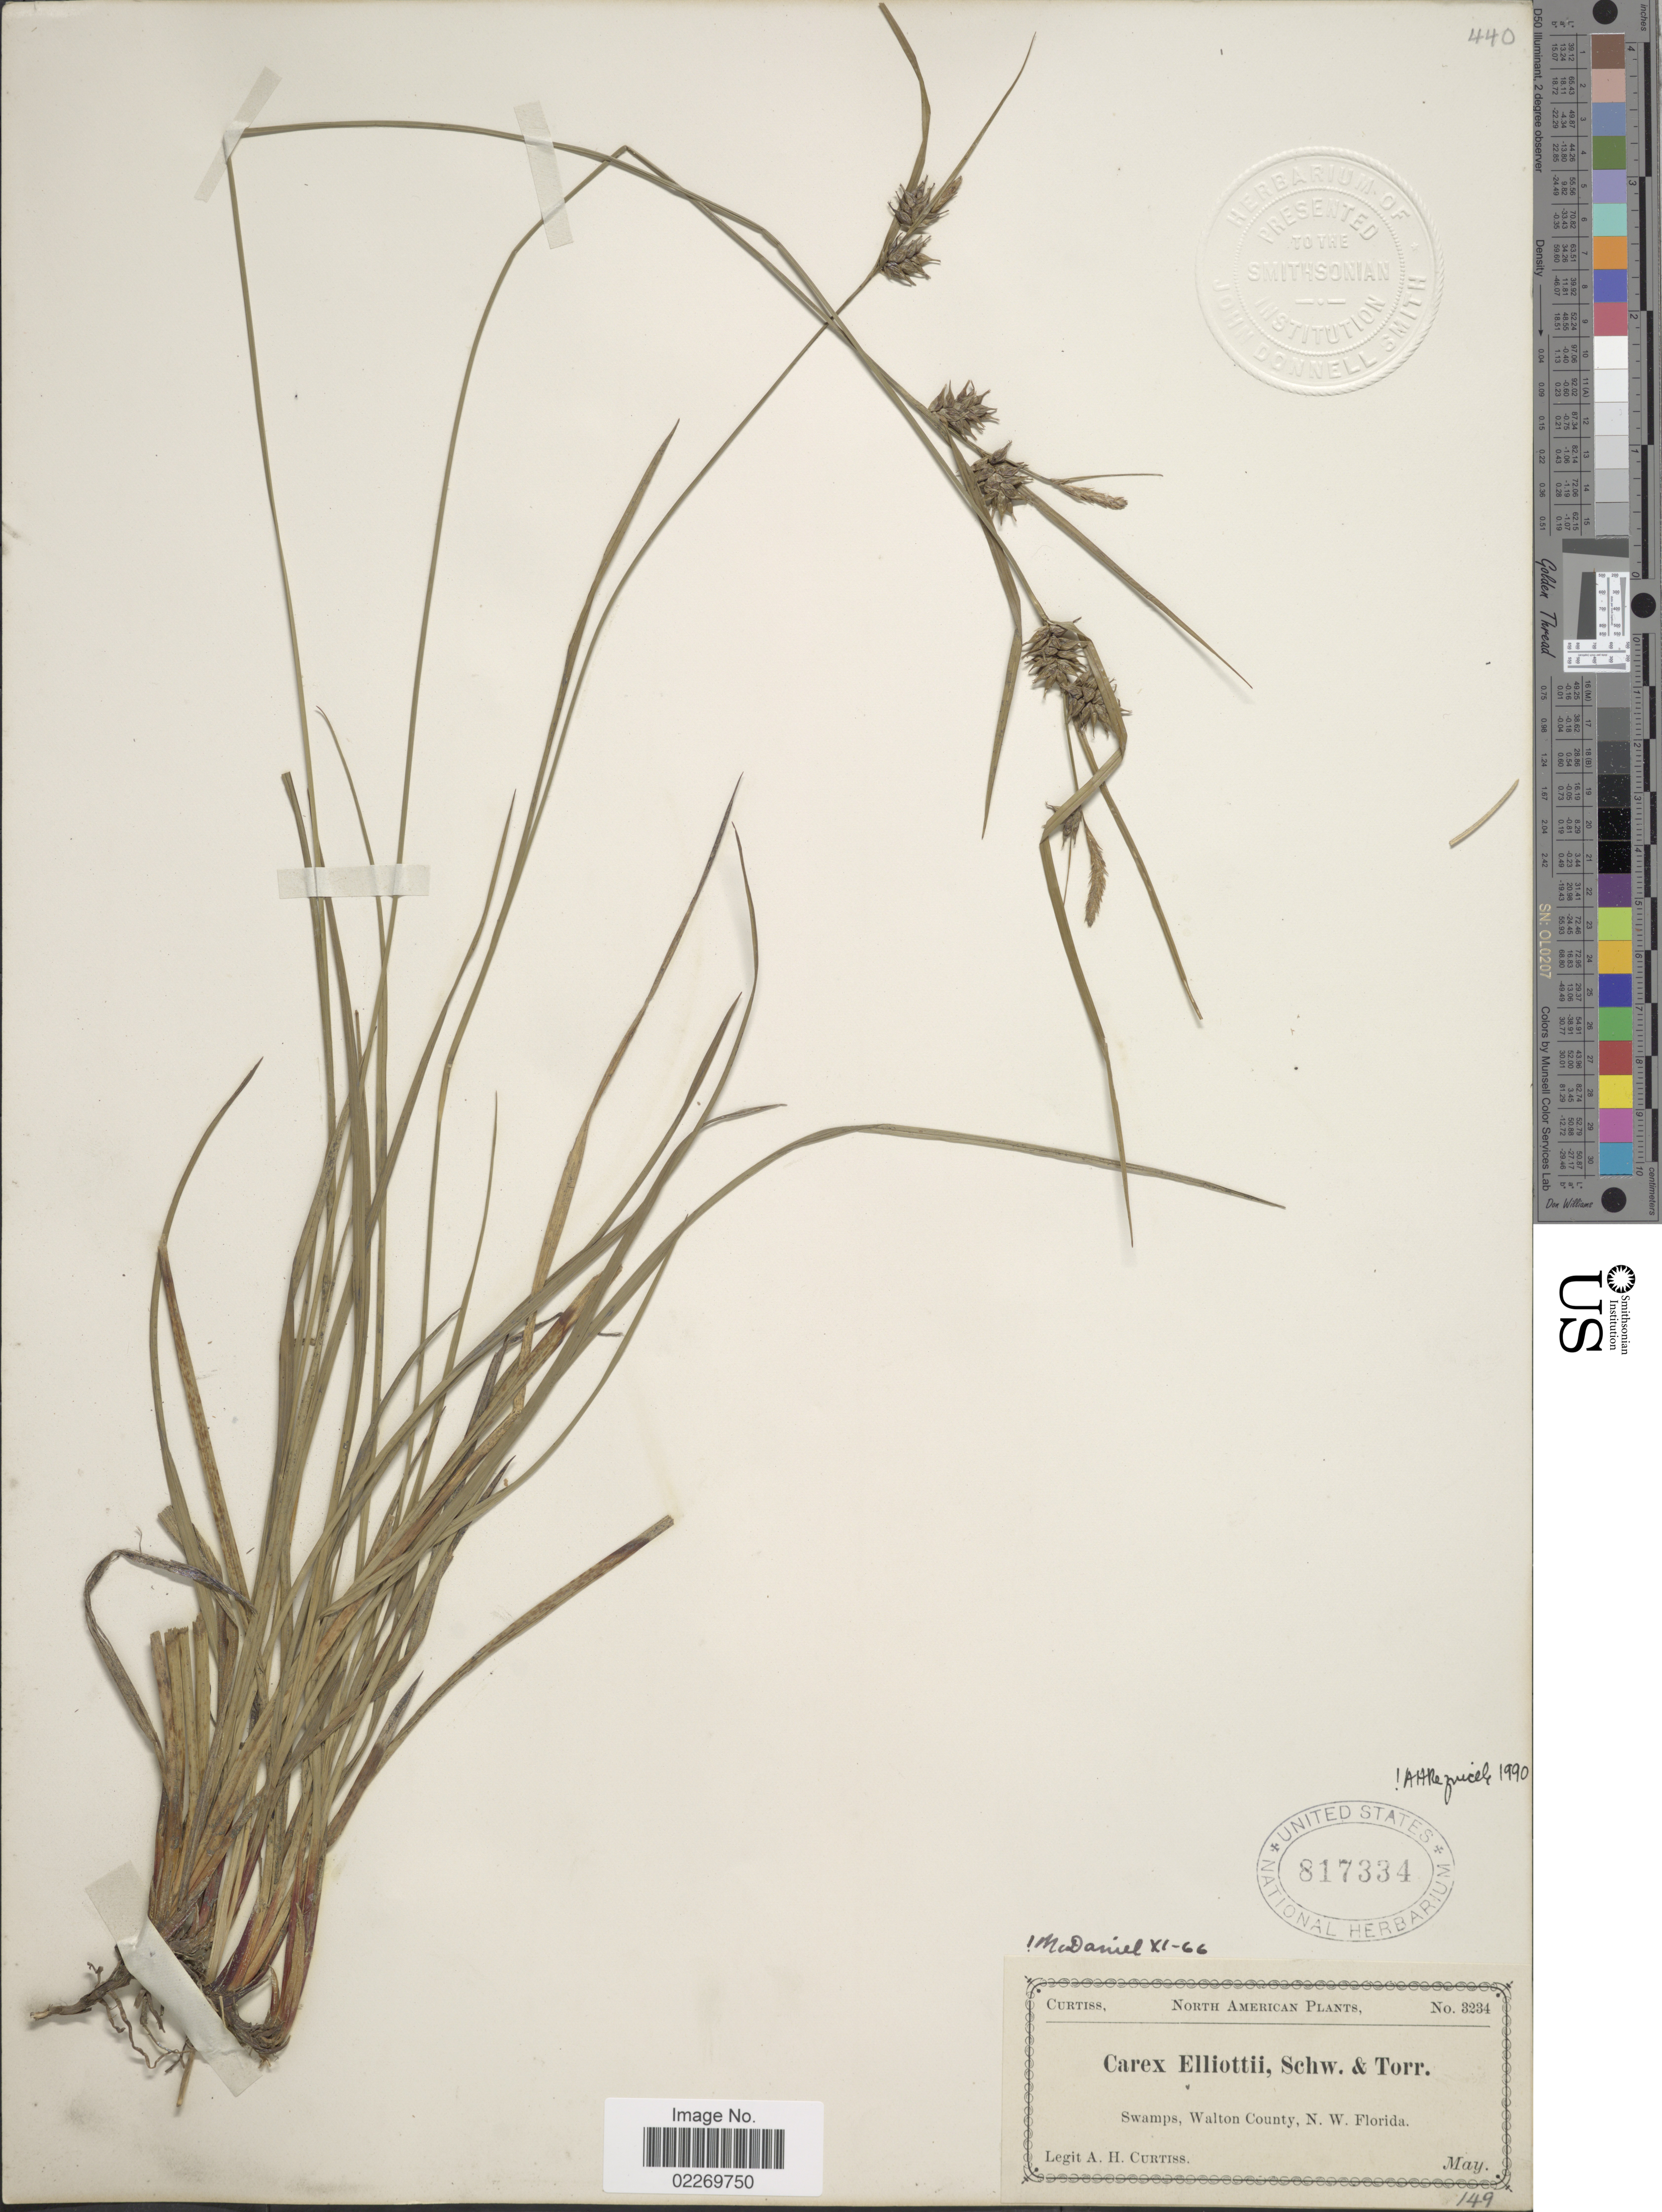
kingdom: Plantae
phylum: Tracheophyta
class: Liliopsida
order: Poales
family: Cyperaceae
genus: Carex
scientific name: Carex elliottii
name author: Schwein. & Torr.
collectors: A. H. Curtiss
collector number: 3234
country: United States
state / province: Florida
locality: Swamps, Walton County, N.W. Florida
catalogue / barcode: US 817334